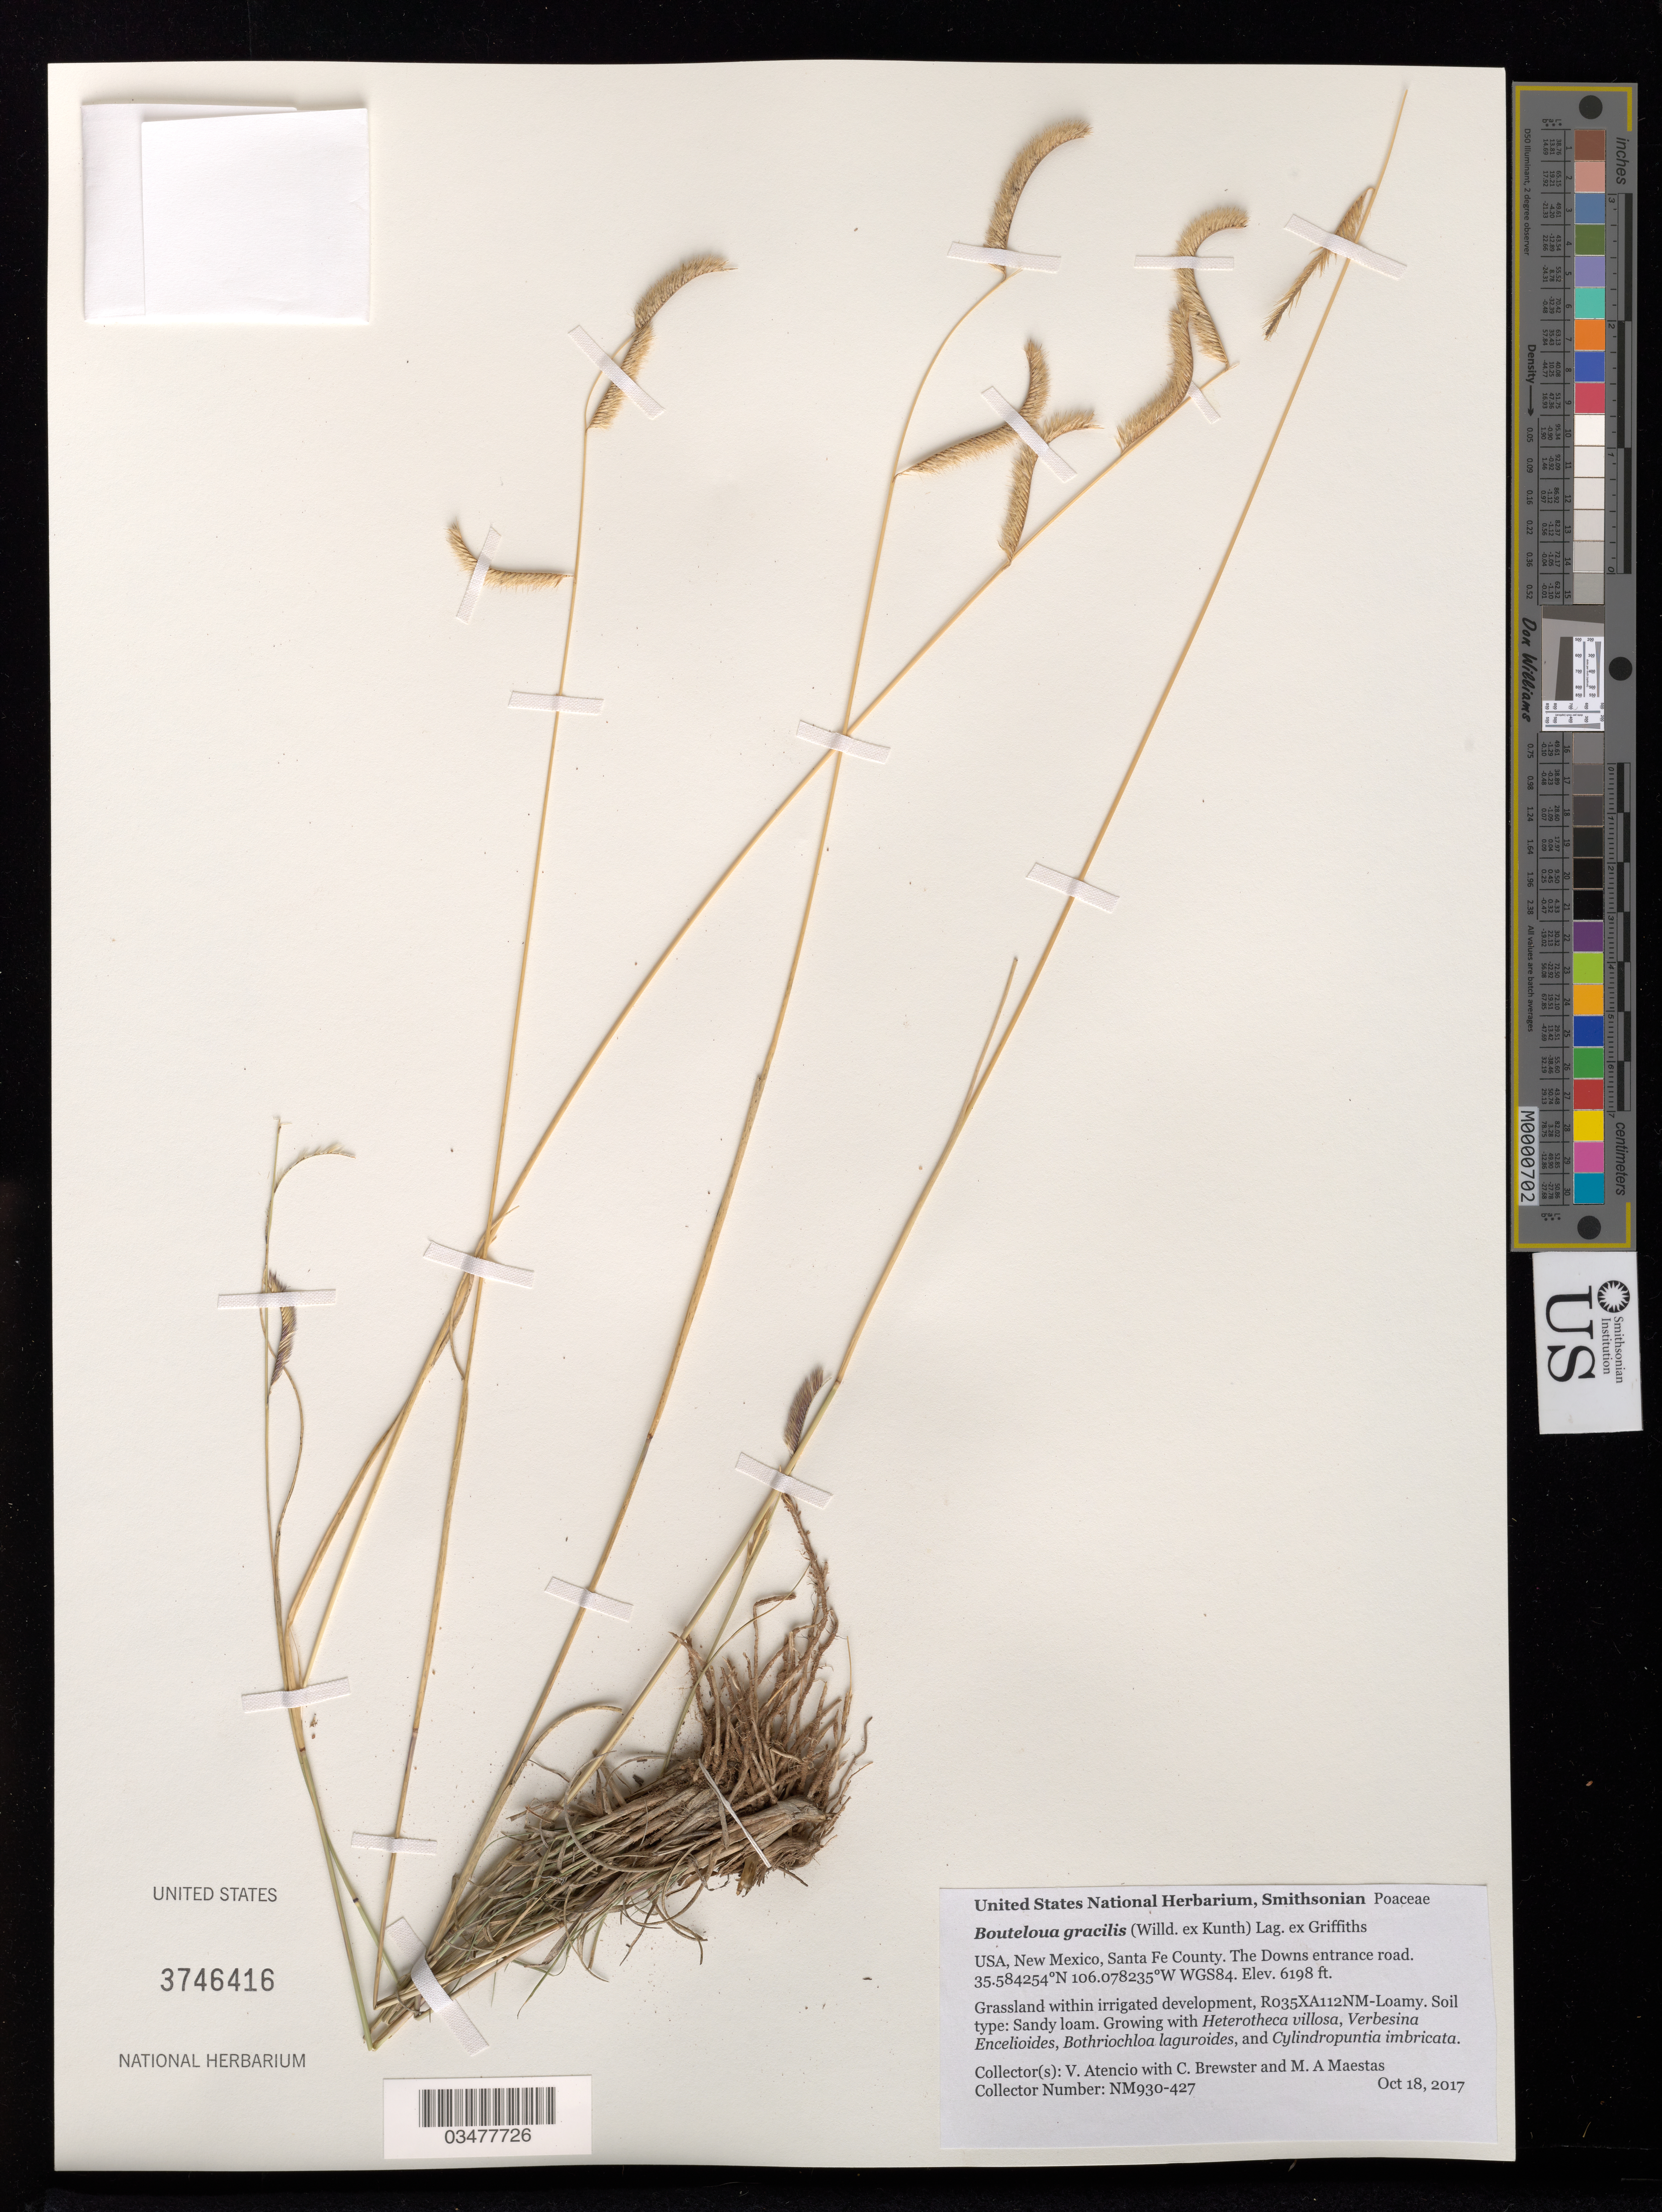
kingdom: Plantae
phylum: Tracheophyta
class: Liliopsida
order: Poales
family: Poaceae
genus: Bouteloua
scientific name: Bouteloua gracilis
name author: (Kunth) Lag. ex Griffiths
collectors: V. Atencio & C. Brewster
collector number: NM930-427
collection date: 2017-10-18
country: United States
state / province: New Mexico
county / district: Santa Fe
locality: The Downs, The Downs entrance road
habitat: R035XA112NM-Loamy. Grassland within irrigated development. With Heterotheca villosa, Bothriochloa laguroides, etc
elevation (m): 2042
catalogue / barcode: US 3746416